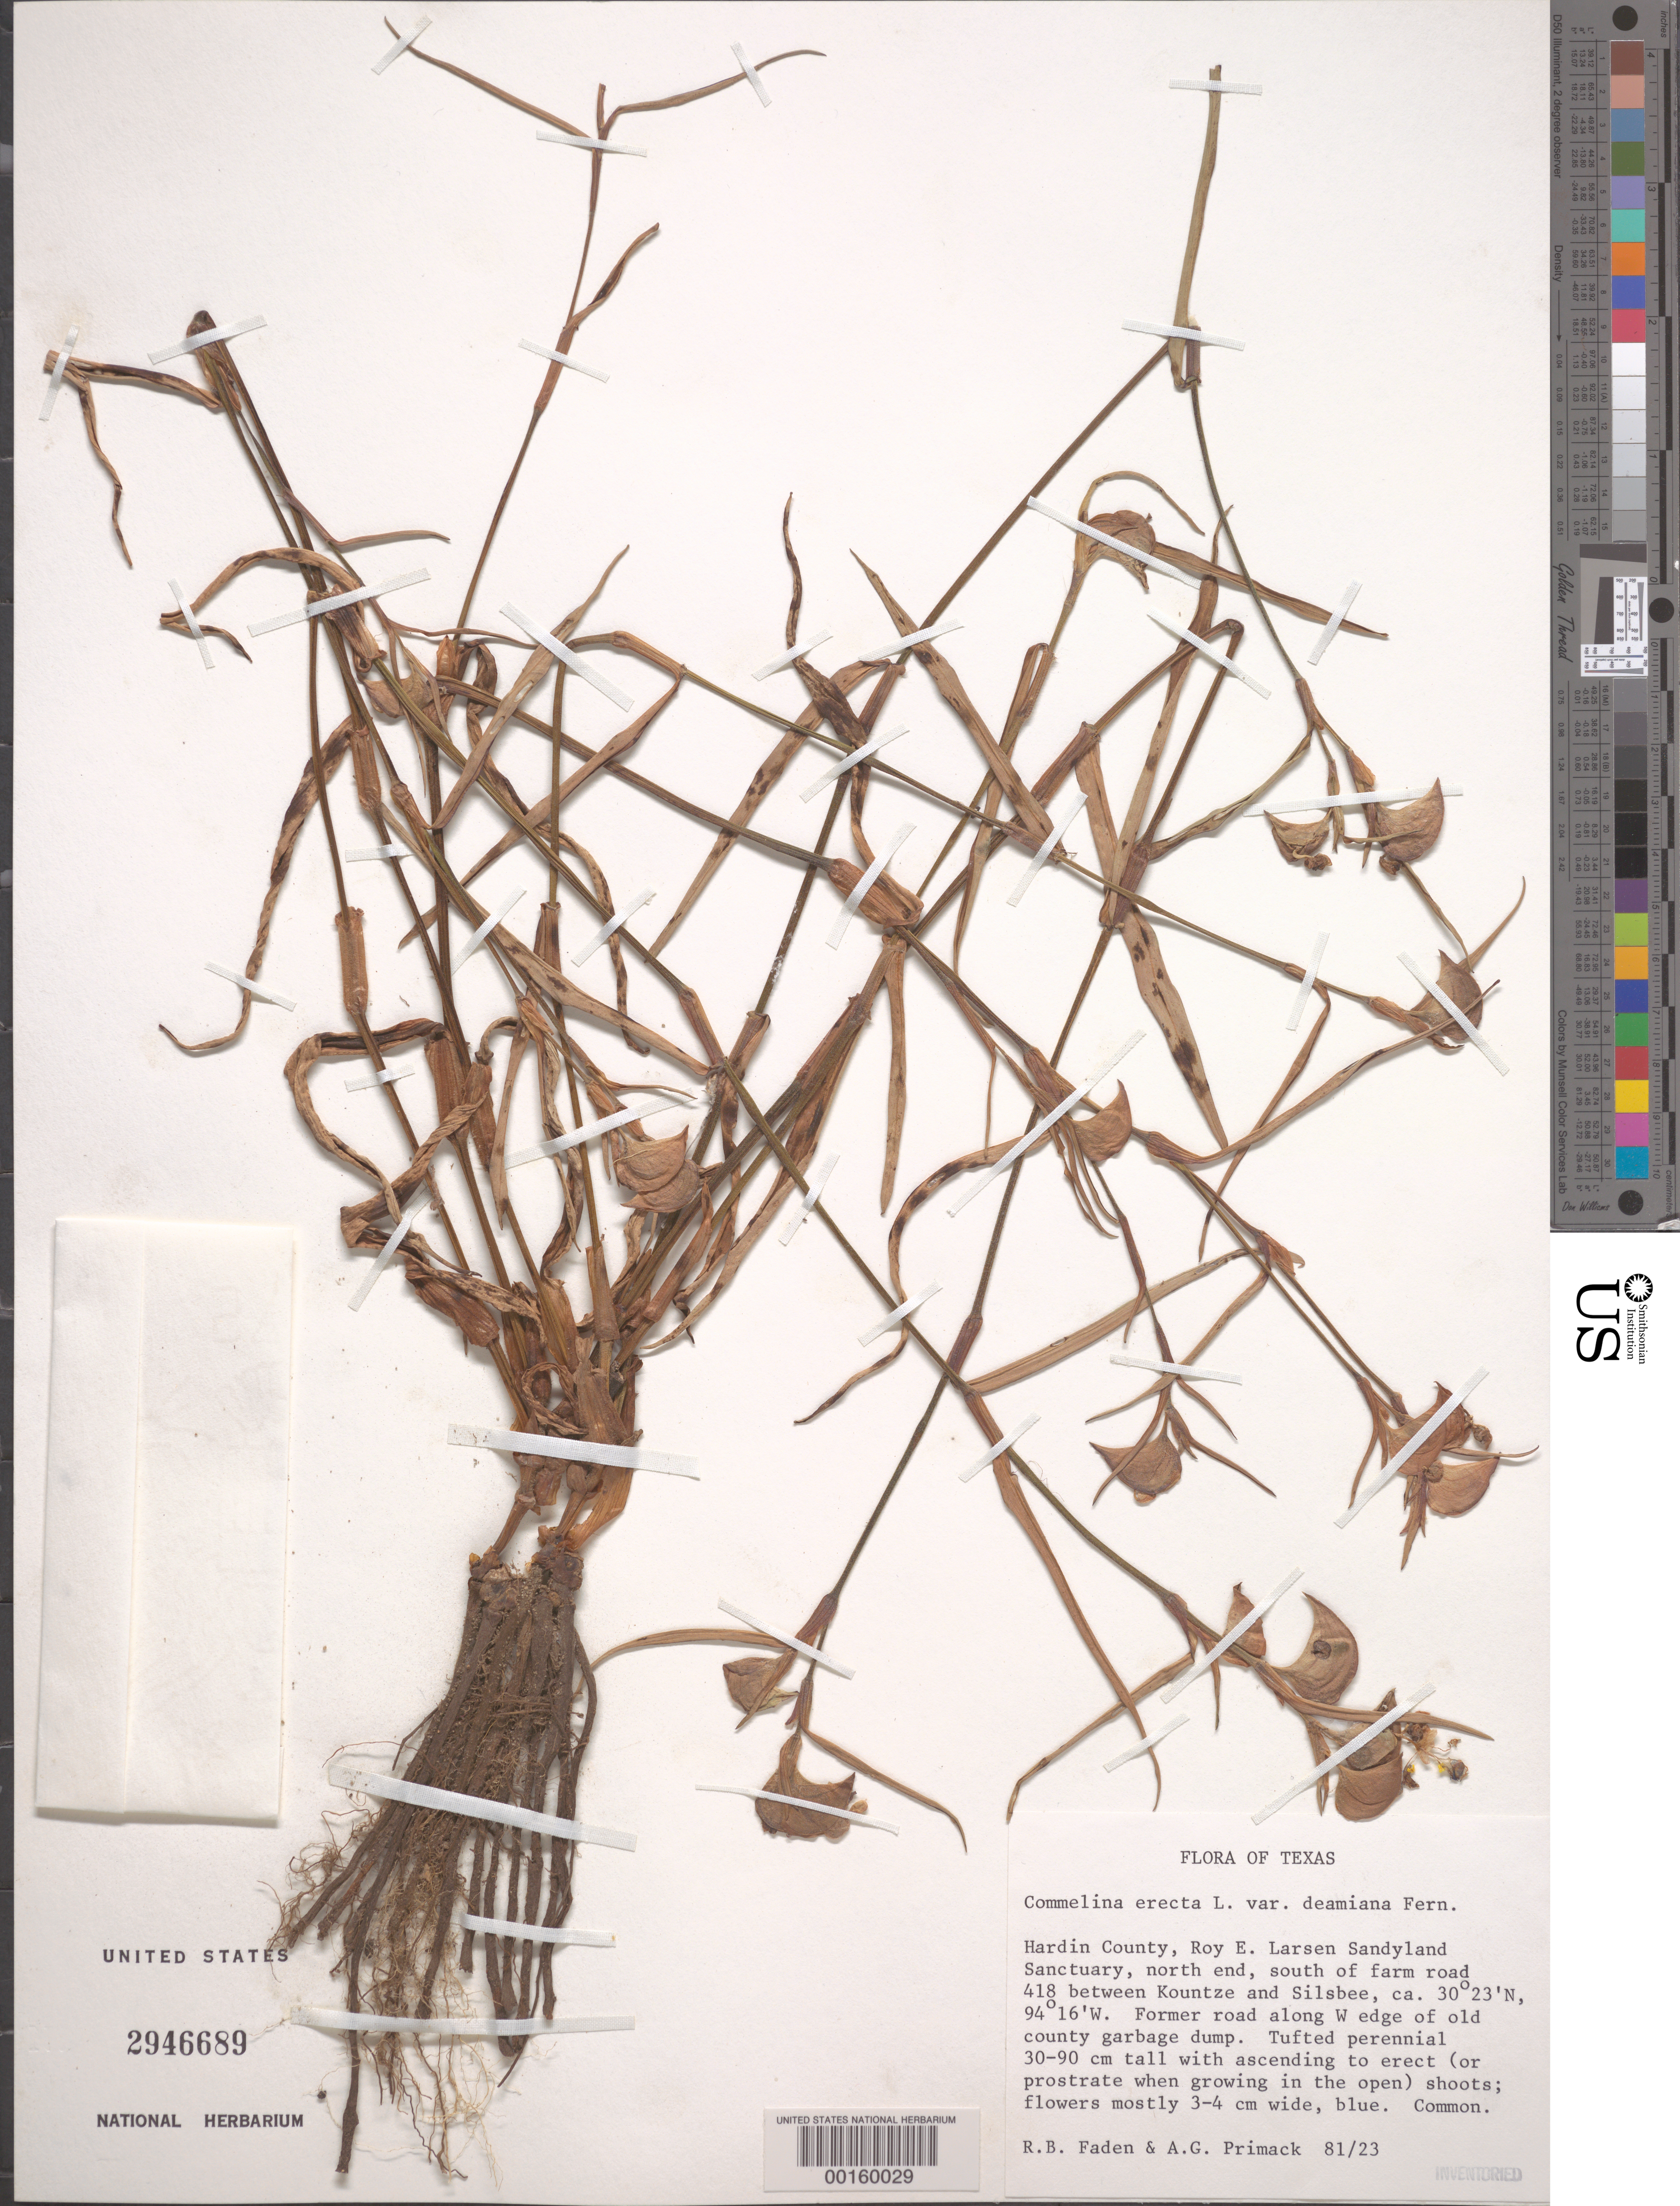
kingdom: Plantae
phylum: Tracheophyta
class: Liliopsida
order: Commelinales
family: Commelinaceae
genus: Commelina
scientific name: Commelina erecta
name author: L.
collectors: R. B. Faden & A. Primack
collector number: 81/23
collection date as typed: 1981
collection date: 1981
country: United States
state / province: Texas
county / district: Hardin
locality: Roy e. larsen sandyland sanctuary, n end, s of farm rd. 418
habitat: Former rd along w edge of dump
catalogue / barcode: US 2946689